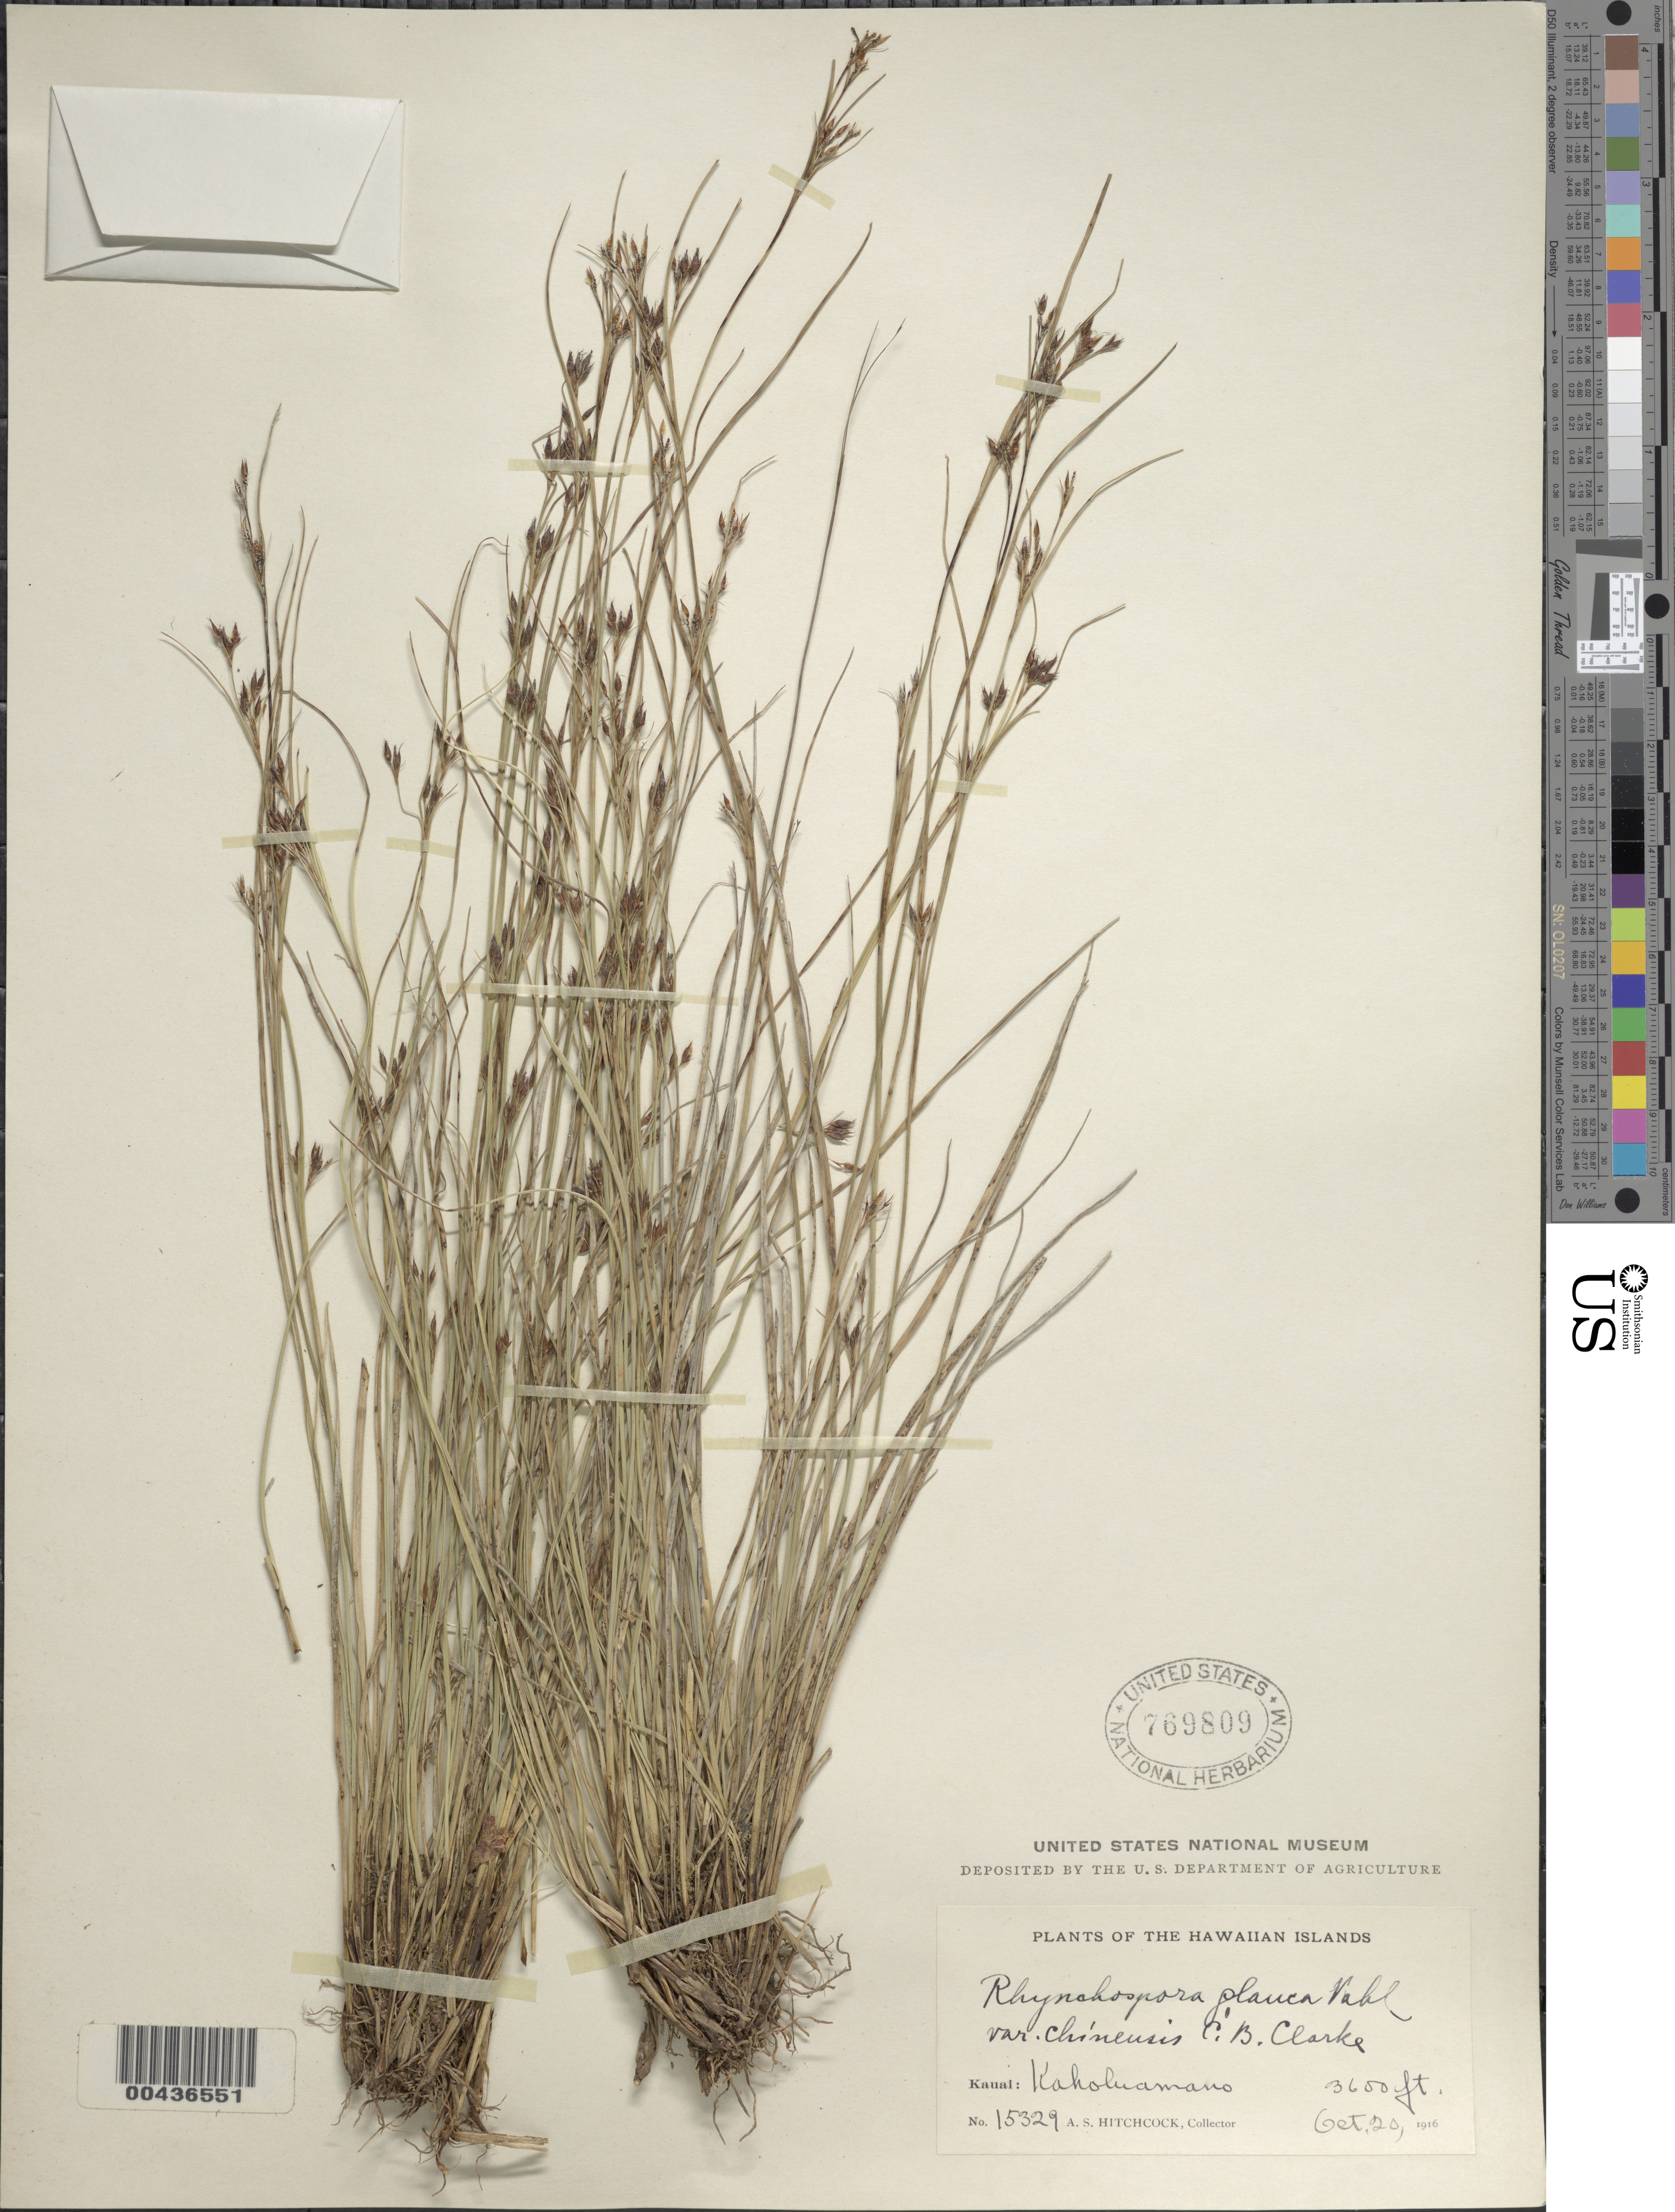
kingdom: Plantae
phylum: Tracheophyta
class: Liliopsida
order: Poales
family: Cyperaceae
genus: Rhynchospora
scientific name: Rhynchospora rugosa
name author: (Vahl) Gale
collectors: A. S. Hitchcock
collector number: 15329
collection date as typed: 20 Oct 1916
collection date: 1916-10-20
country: United States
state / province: Hawaii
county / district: Kauai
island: Kaua'i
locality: Kaholuamano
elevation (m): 1097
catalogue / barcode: US 769809